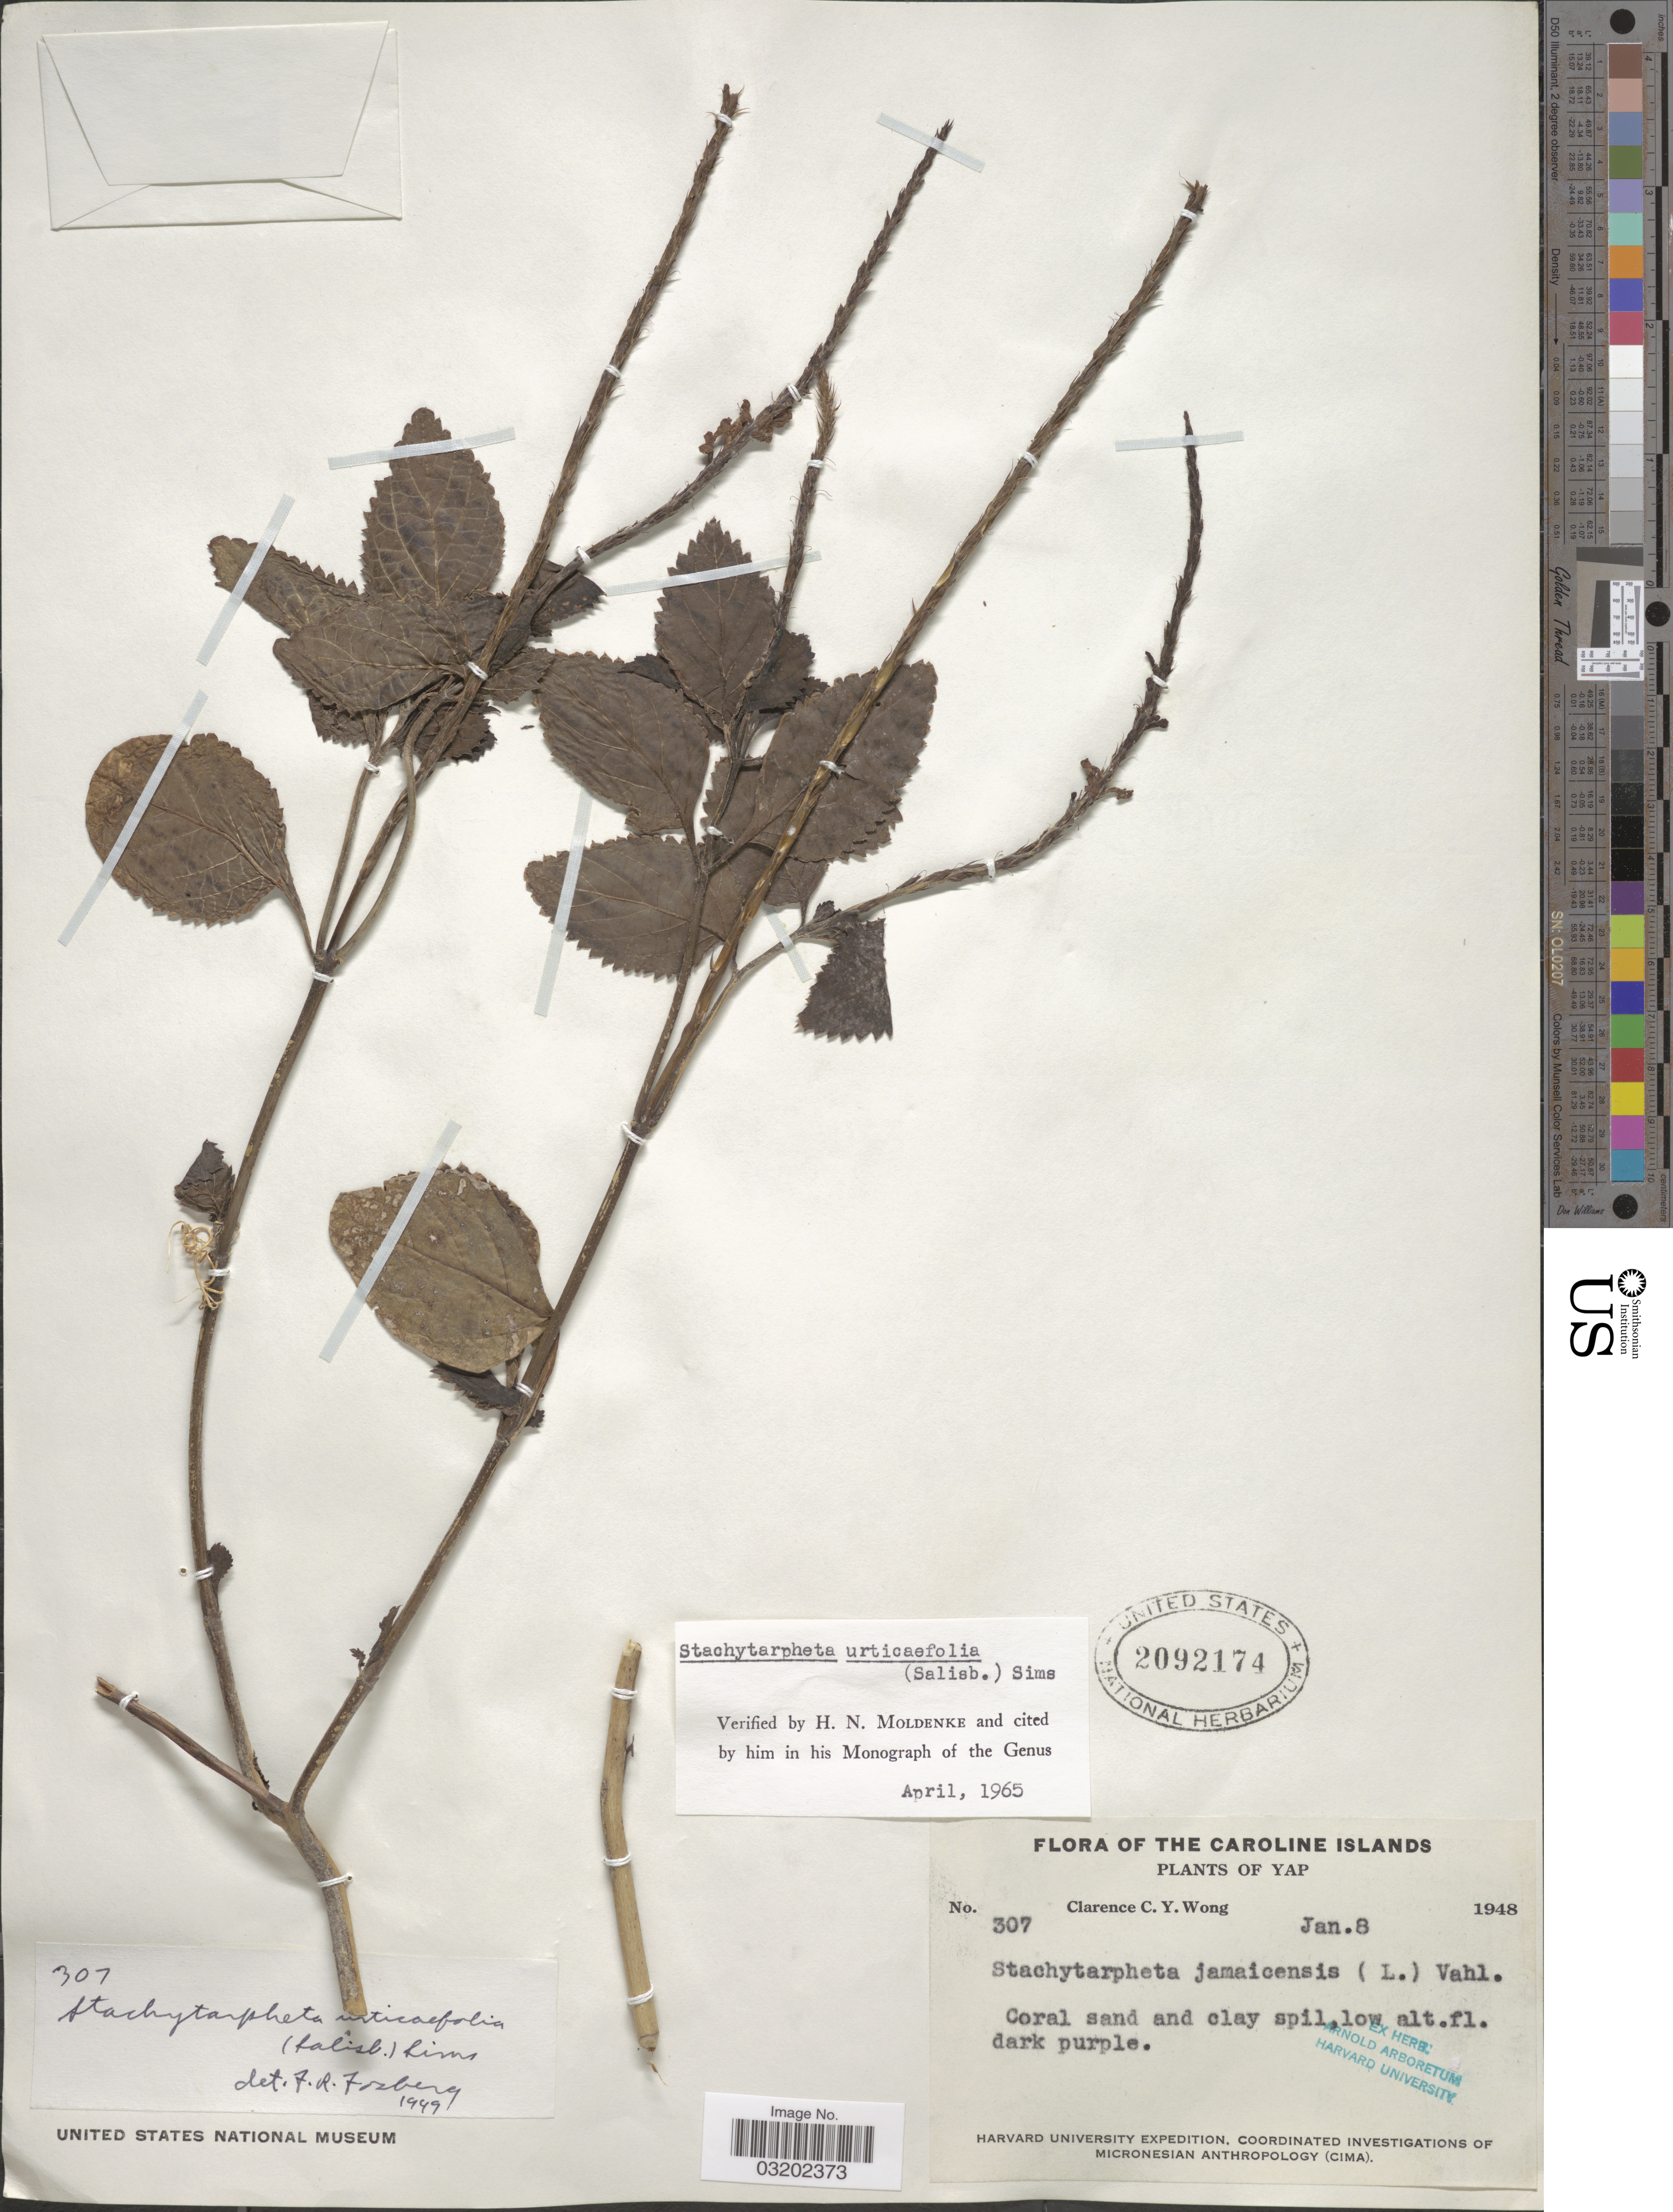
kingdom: Plantae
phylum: Tracheophyta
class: Magnoliopsida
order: Lamiales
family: Verbenaceae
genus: Stachytarpheta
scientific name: Stachytarpheta urticifolia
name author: Sims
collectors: C. Wong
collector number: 307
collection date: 1948-01-08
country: Micronesia, Federated States of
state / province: Yap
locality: The Caroline Islands.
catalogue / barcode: US 2092174